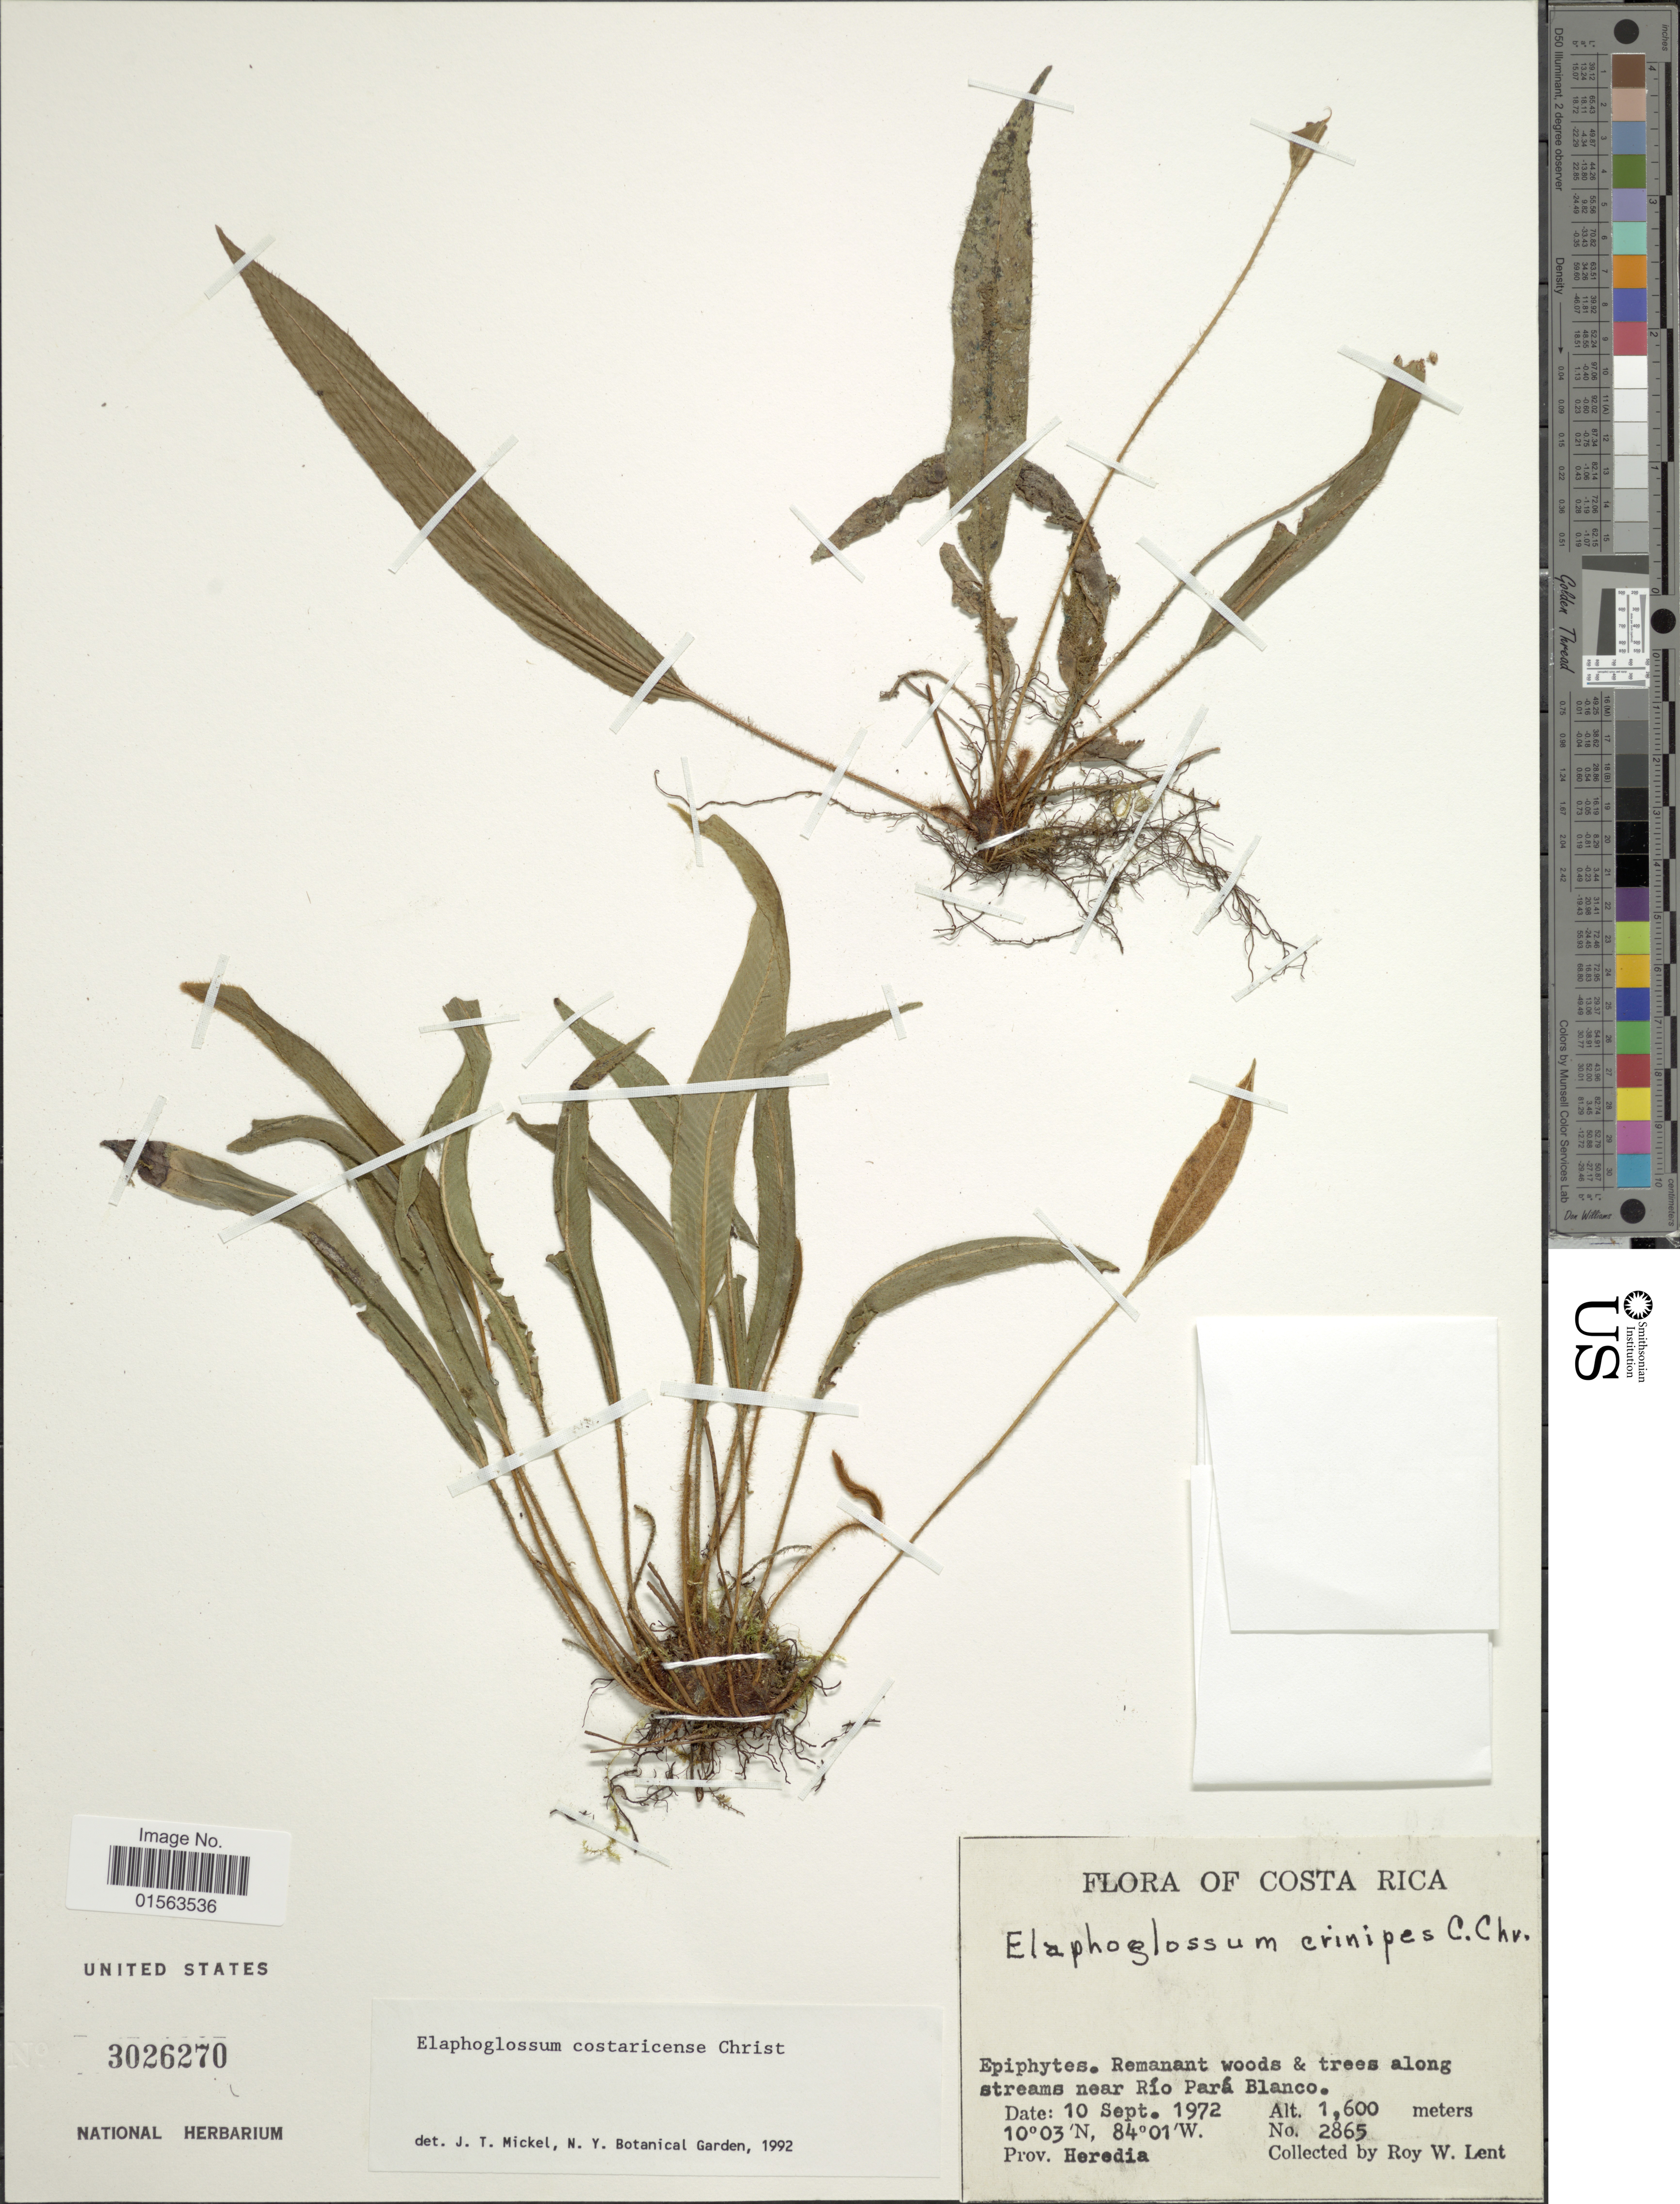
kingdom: Plantae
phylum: Tracheophyta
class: Polypodiopsida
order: Polypodiales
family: Dryopteridaceae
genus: Elaphoglossum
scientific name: Elaphoglossum costaricense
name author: Christ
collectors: R. W. Lent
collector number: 2865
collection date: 1972-09-10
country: Costa Rica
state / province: Heredia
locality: Along streams near Rio Para Blanco, Prov. Heredia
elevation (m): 1600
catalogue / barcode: US 3026270